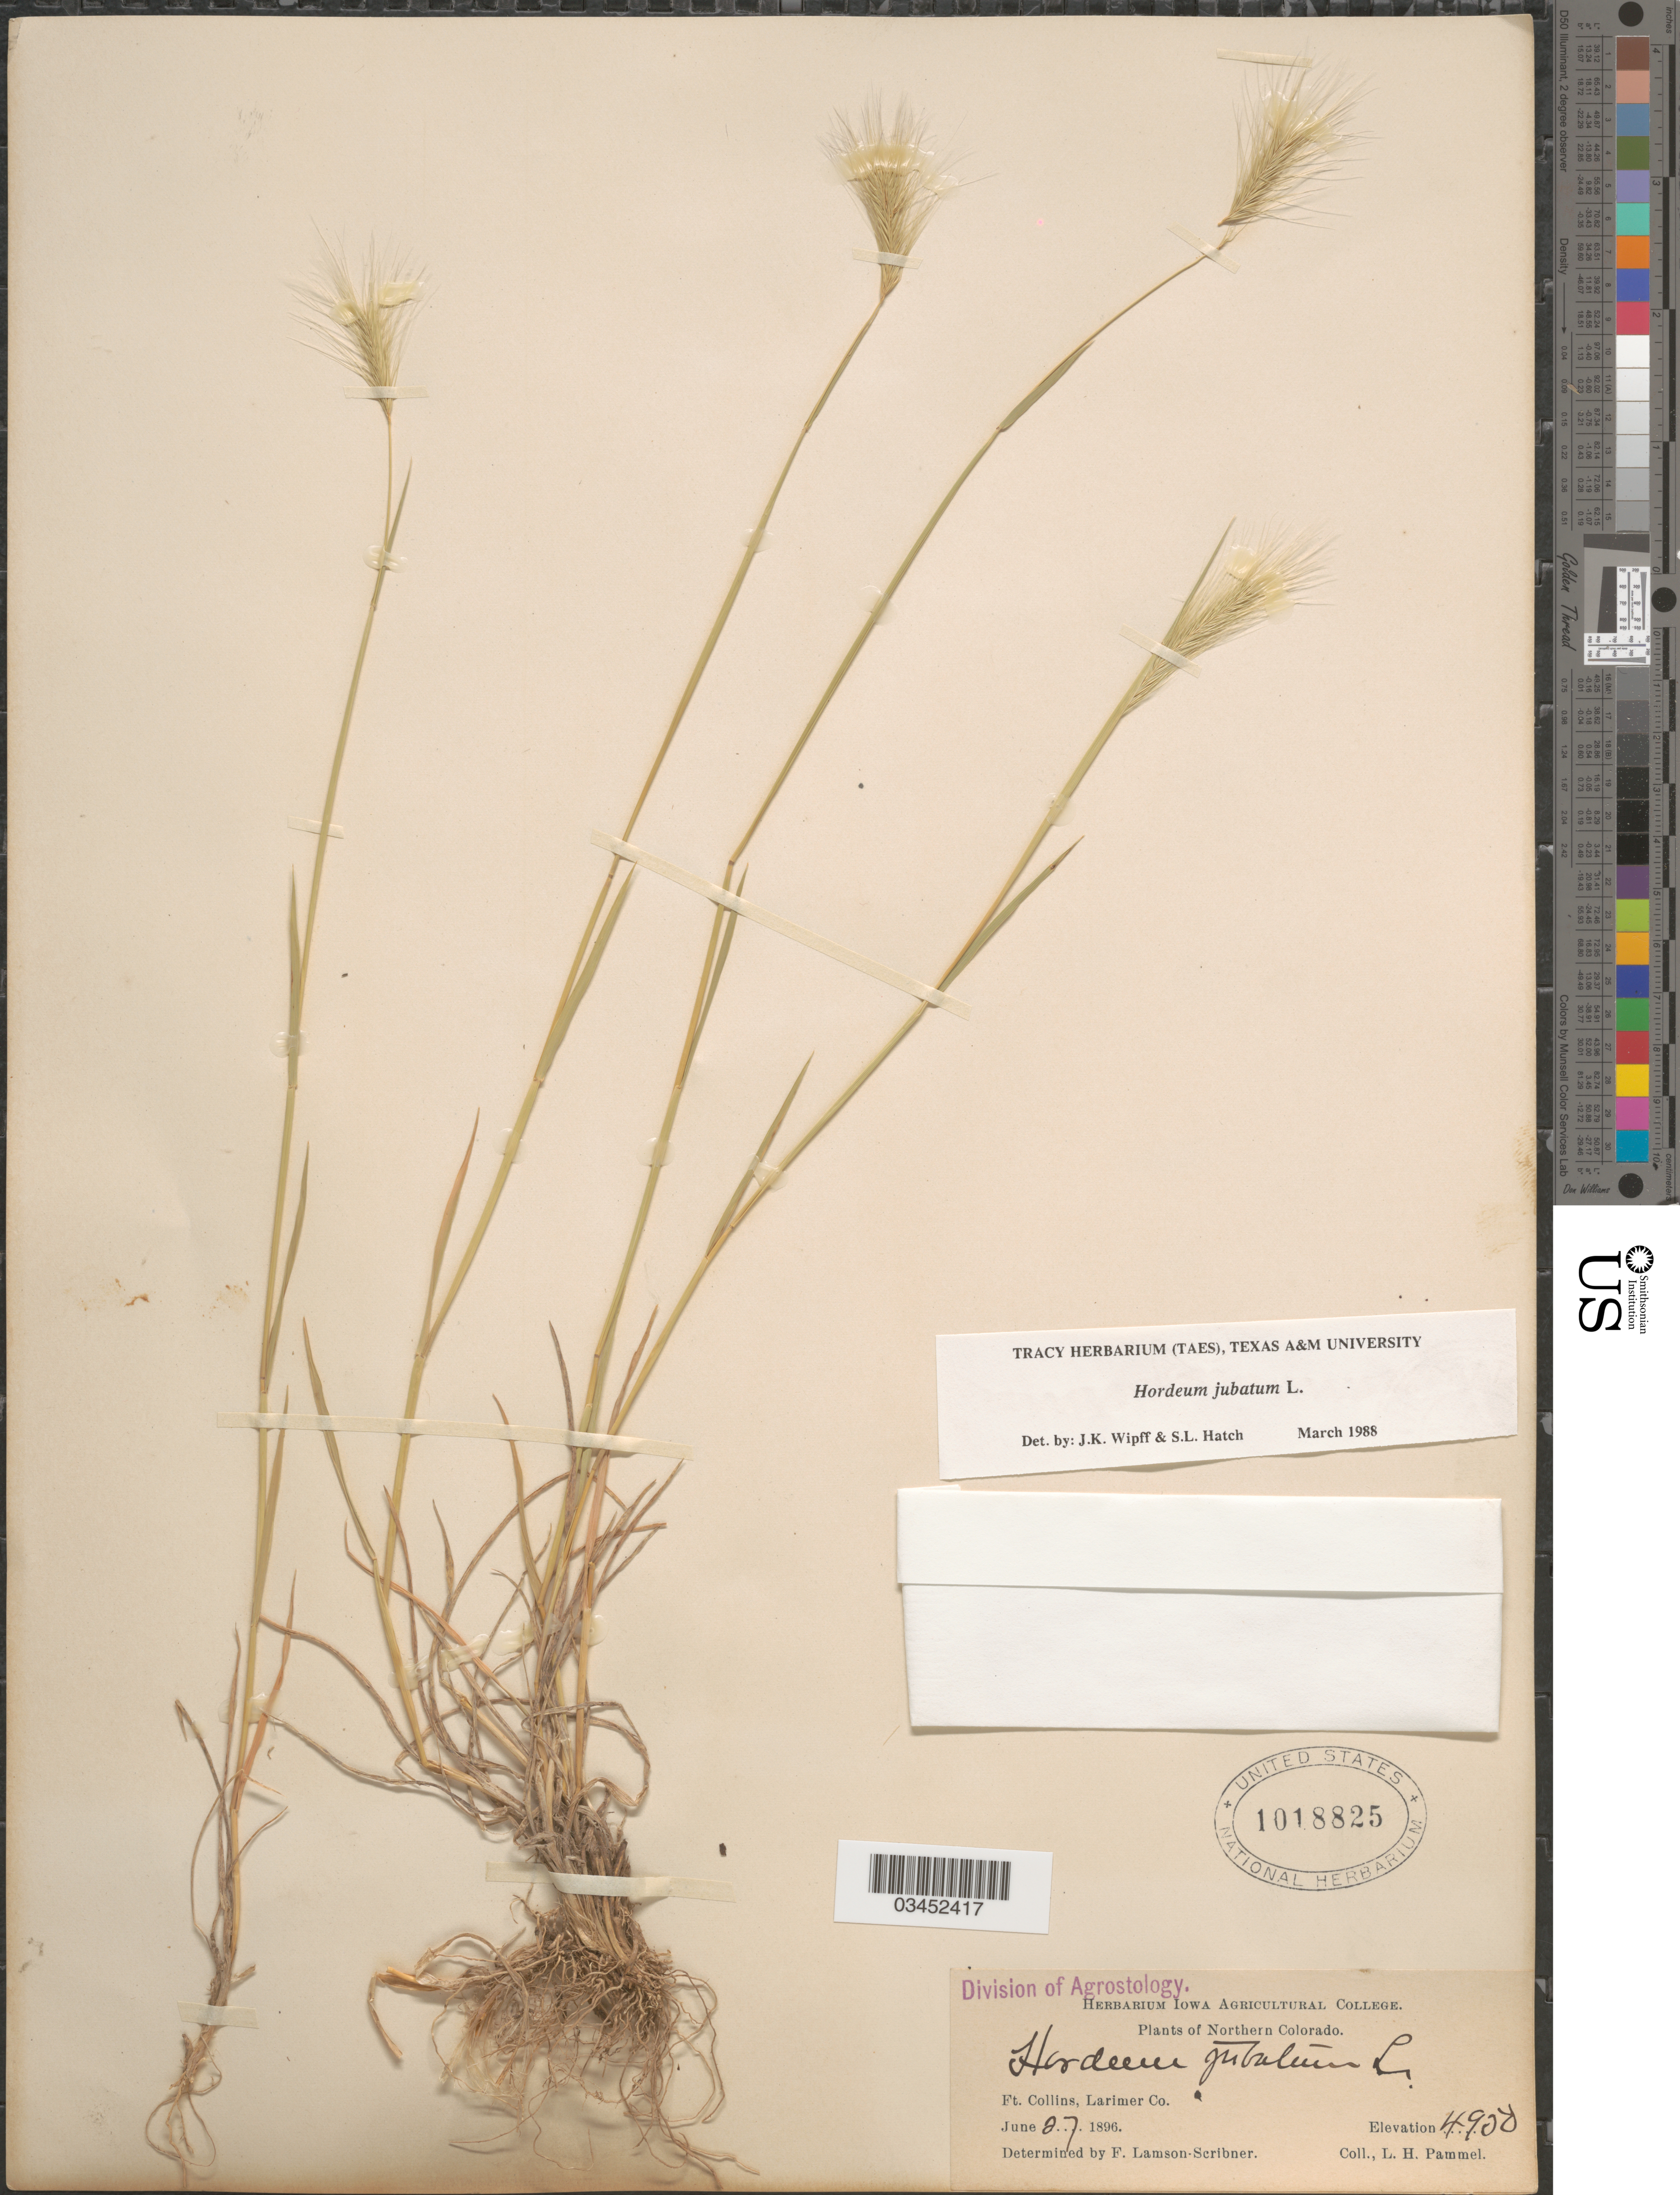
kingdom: Plantae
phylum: Tracheophyta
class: Liliopsida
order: Poales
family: Poaceae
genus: Hordeum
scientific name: Hordeum jubatum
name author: L.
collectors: L. Pammel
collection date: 1896-06-27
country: United States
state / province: Colorado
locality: Northern Colorado. Ft. Collins, Larimer Co.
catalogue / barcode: US 1018825